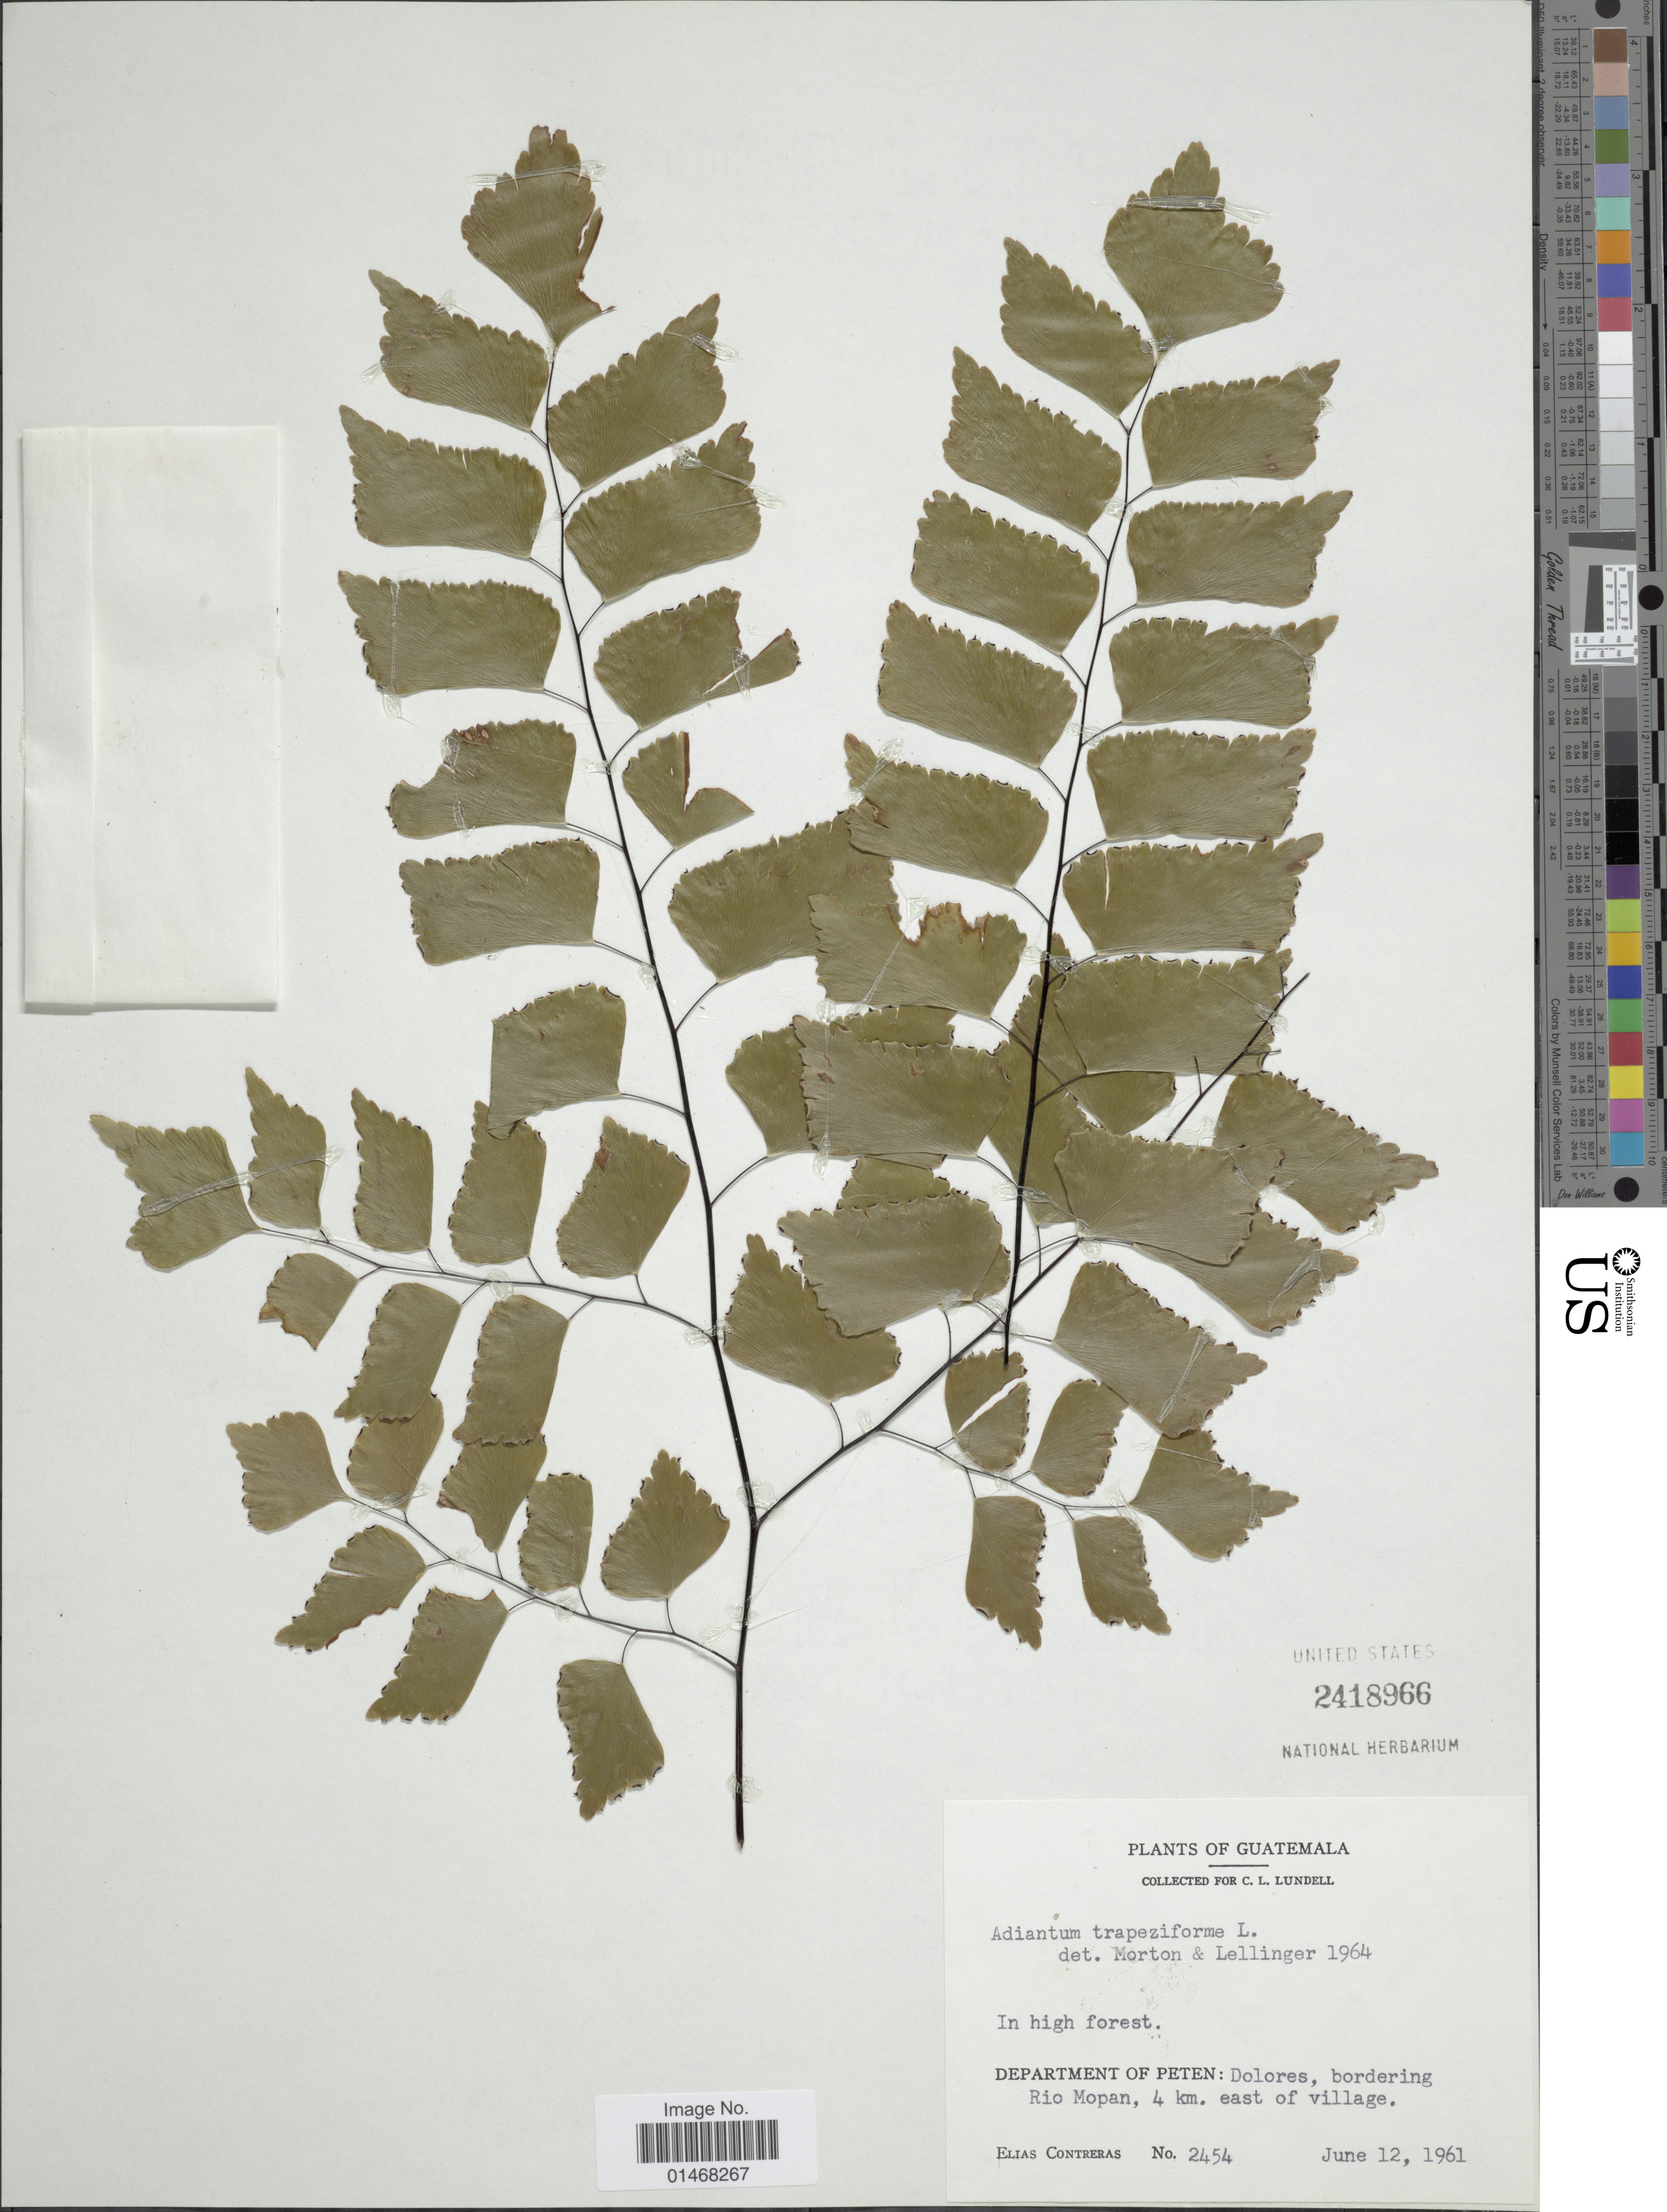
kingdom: Plantae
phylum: Tracheophyta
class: Polypodiopsida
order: Polypodiales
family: Pteridaceae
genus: Adiantum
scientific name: Adiantum trapeziforme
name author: L.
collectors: E. Contreras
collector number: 2454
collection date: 1961-06-12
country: Guatemala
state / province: El Petén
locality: Department of Peten: Dolores, bordering Rio Mopan, 4 km east of village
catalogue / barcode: US 2418966